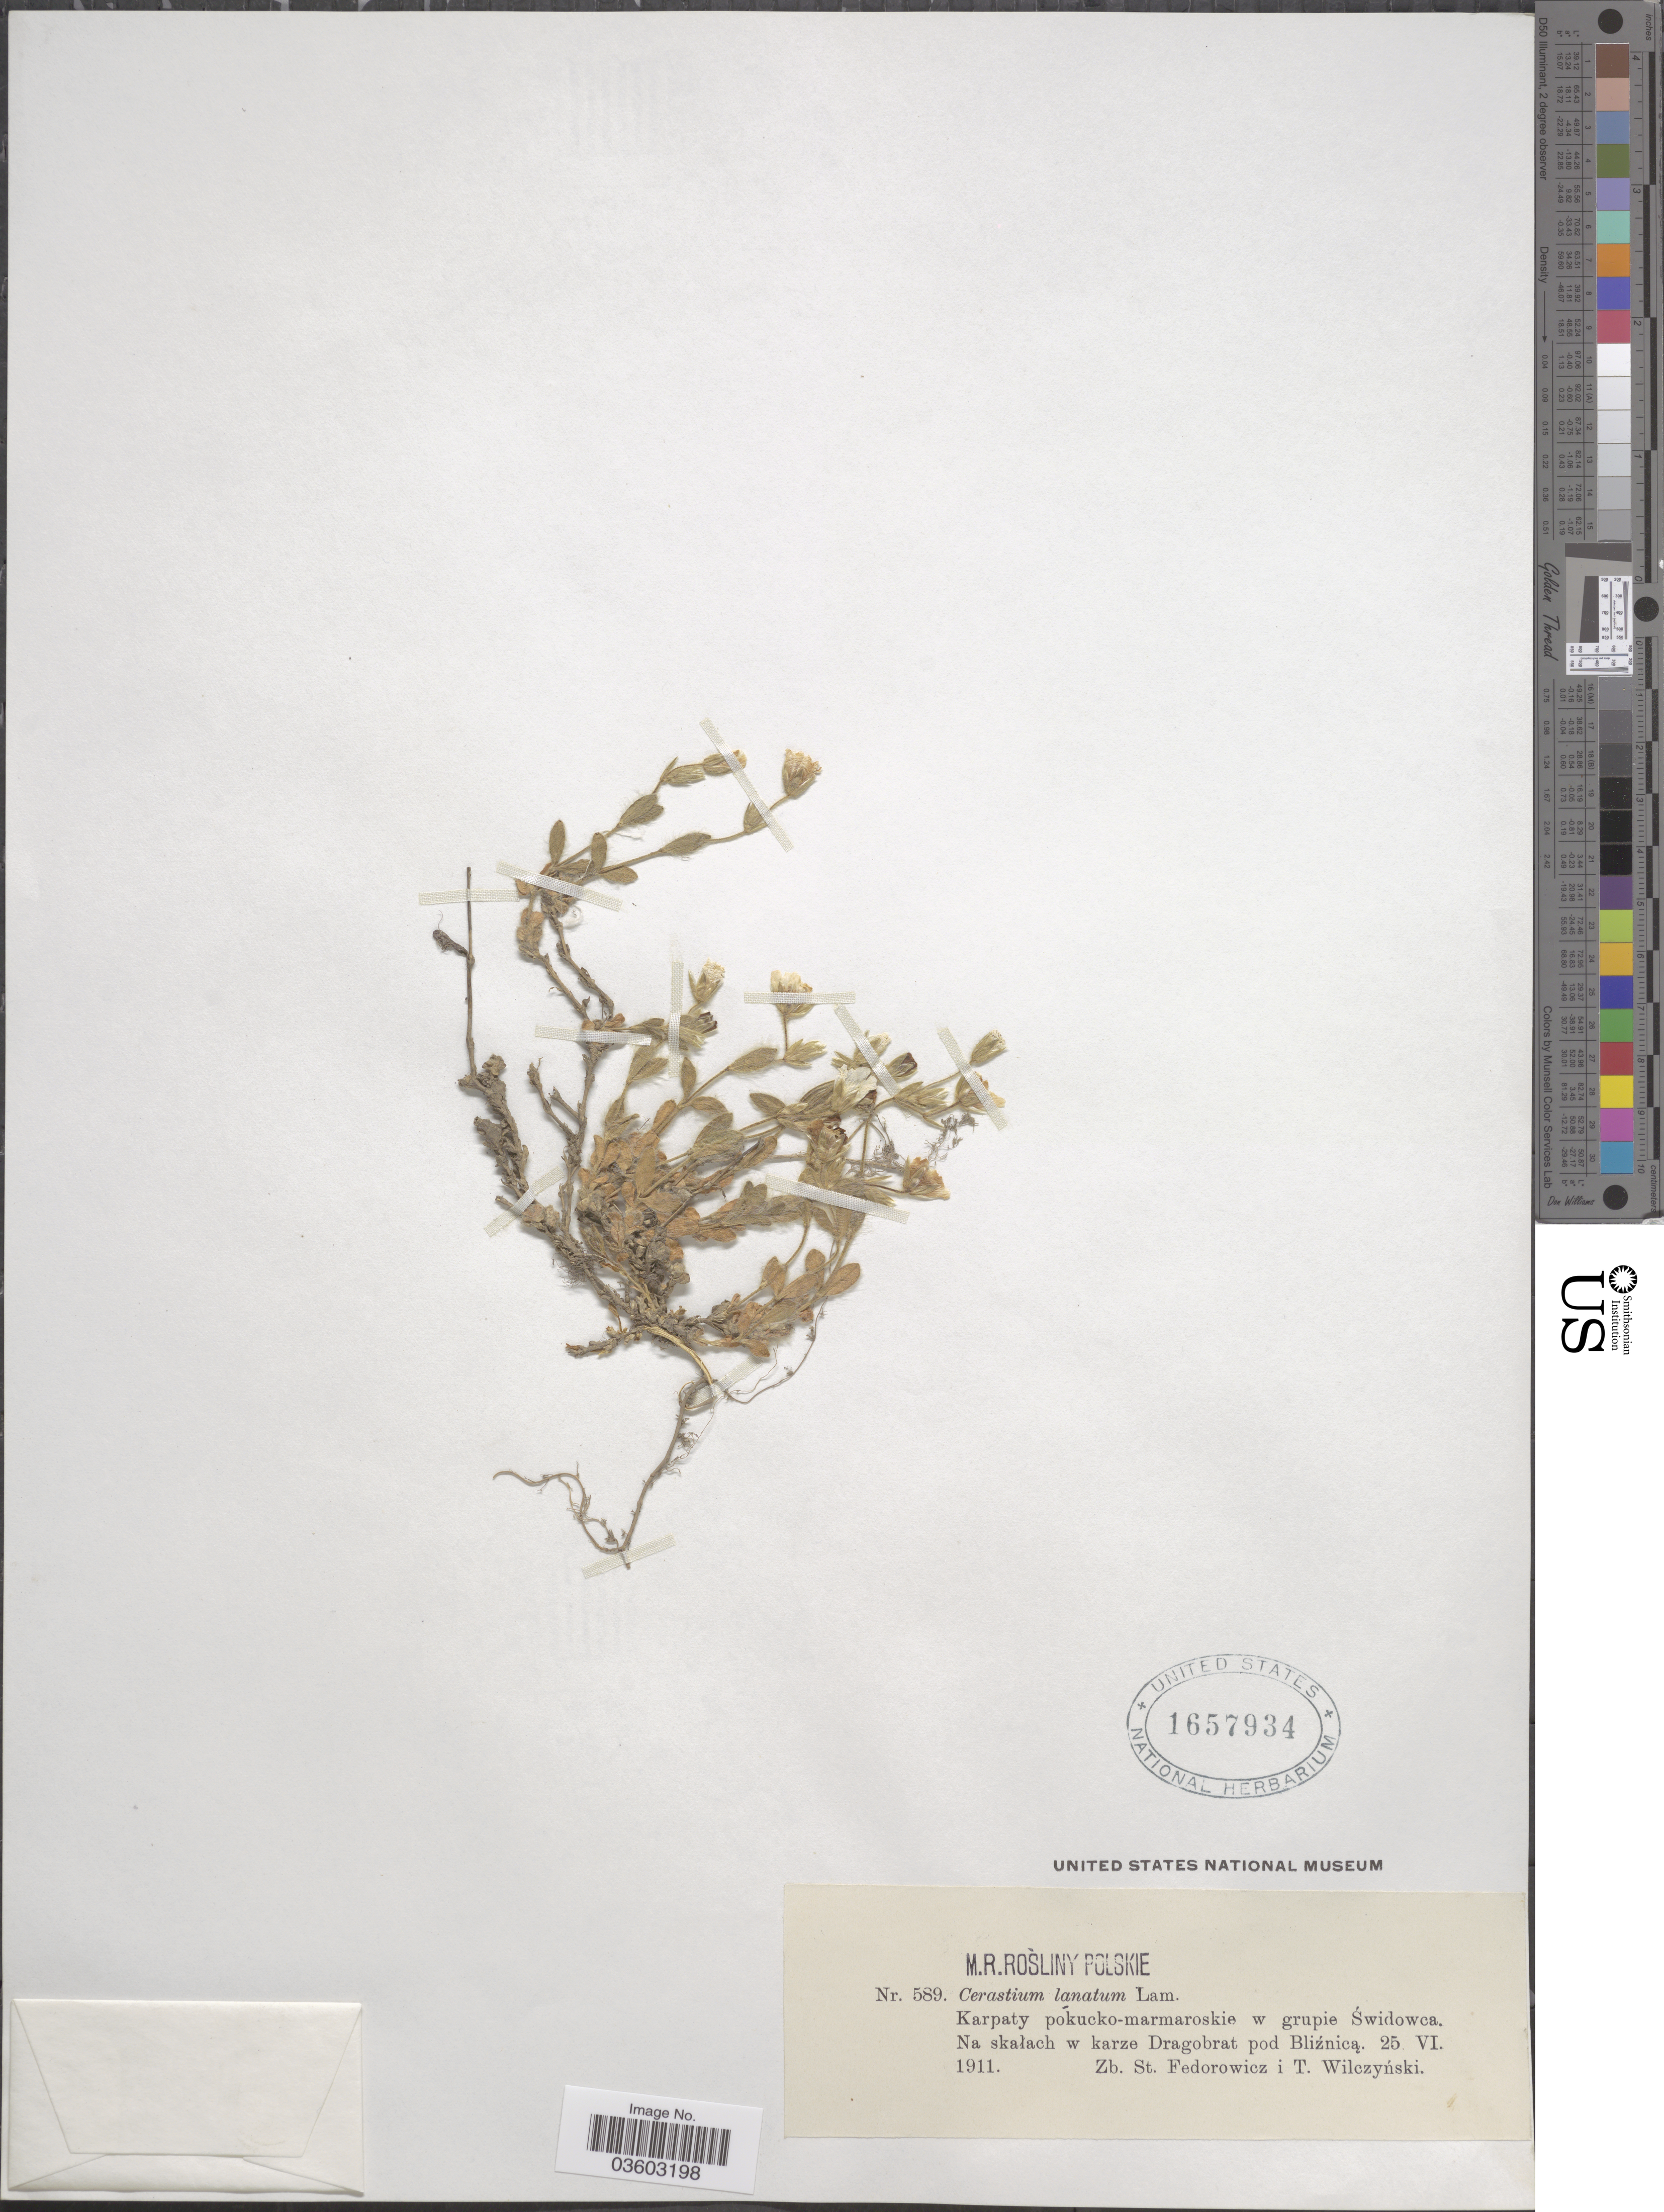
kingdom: Plantae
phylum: Tracheophyta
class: Magnoliopsida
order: Caryophyllales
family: Caryophyllaceae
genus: Cerastium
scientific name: Cerastium lanatum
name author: Lam.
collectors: Z. St. Fedorowicz & T. Wilczynski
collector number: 589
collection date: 1911-06-25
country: Ukraine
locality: Karpaty pókucko-marmaroskie w grupie Świdowca. Na skałach w karze Dragobrat pod Bliźnicą.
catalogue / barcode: US 1657934